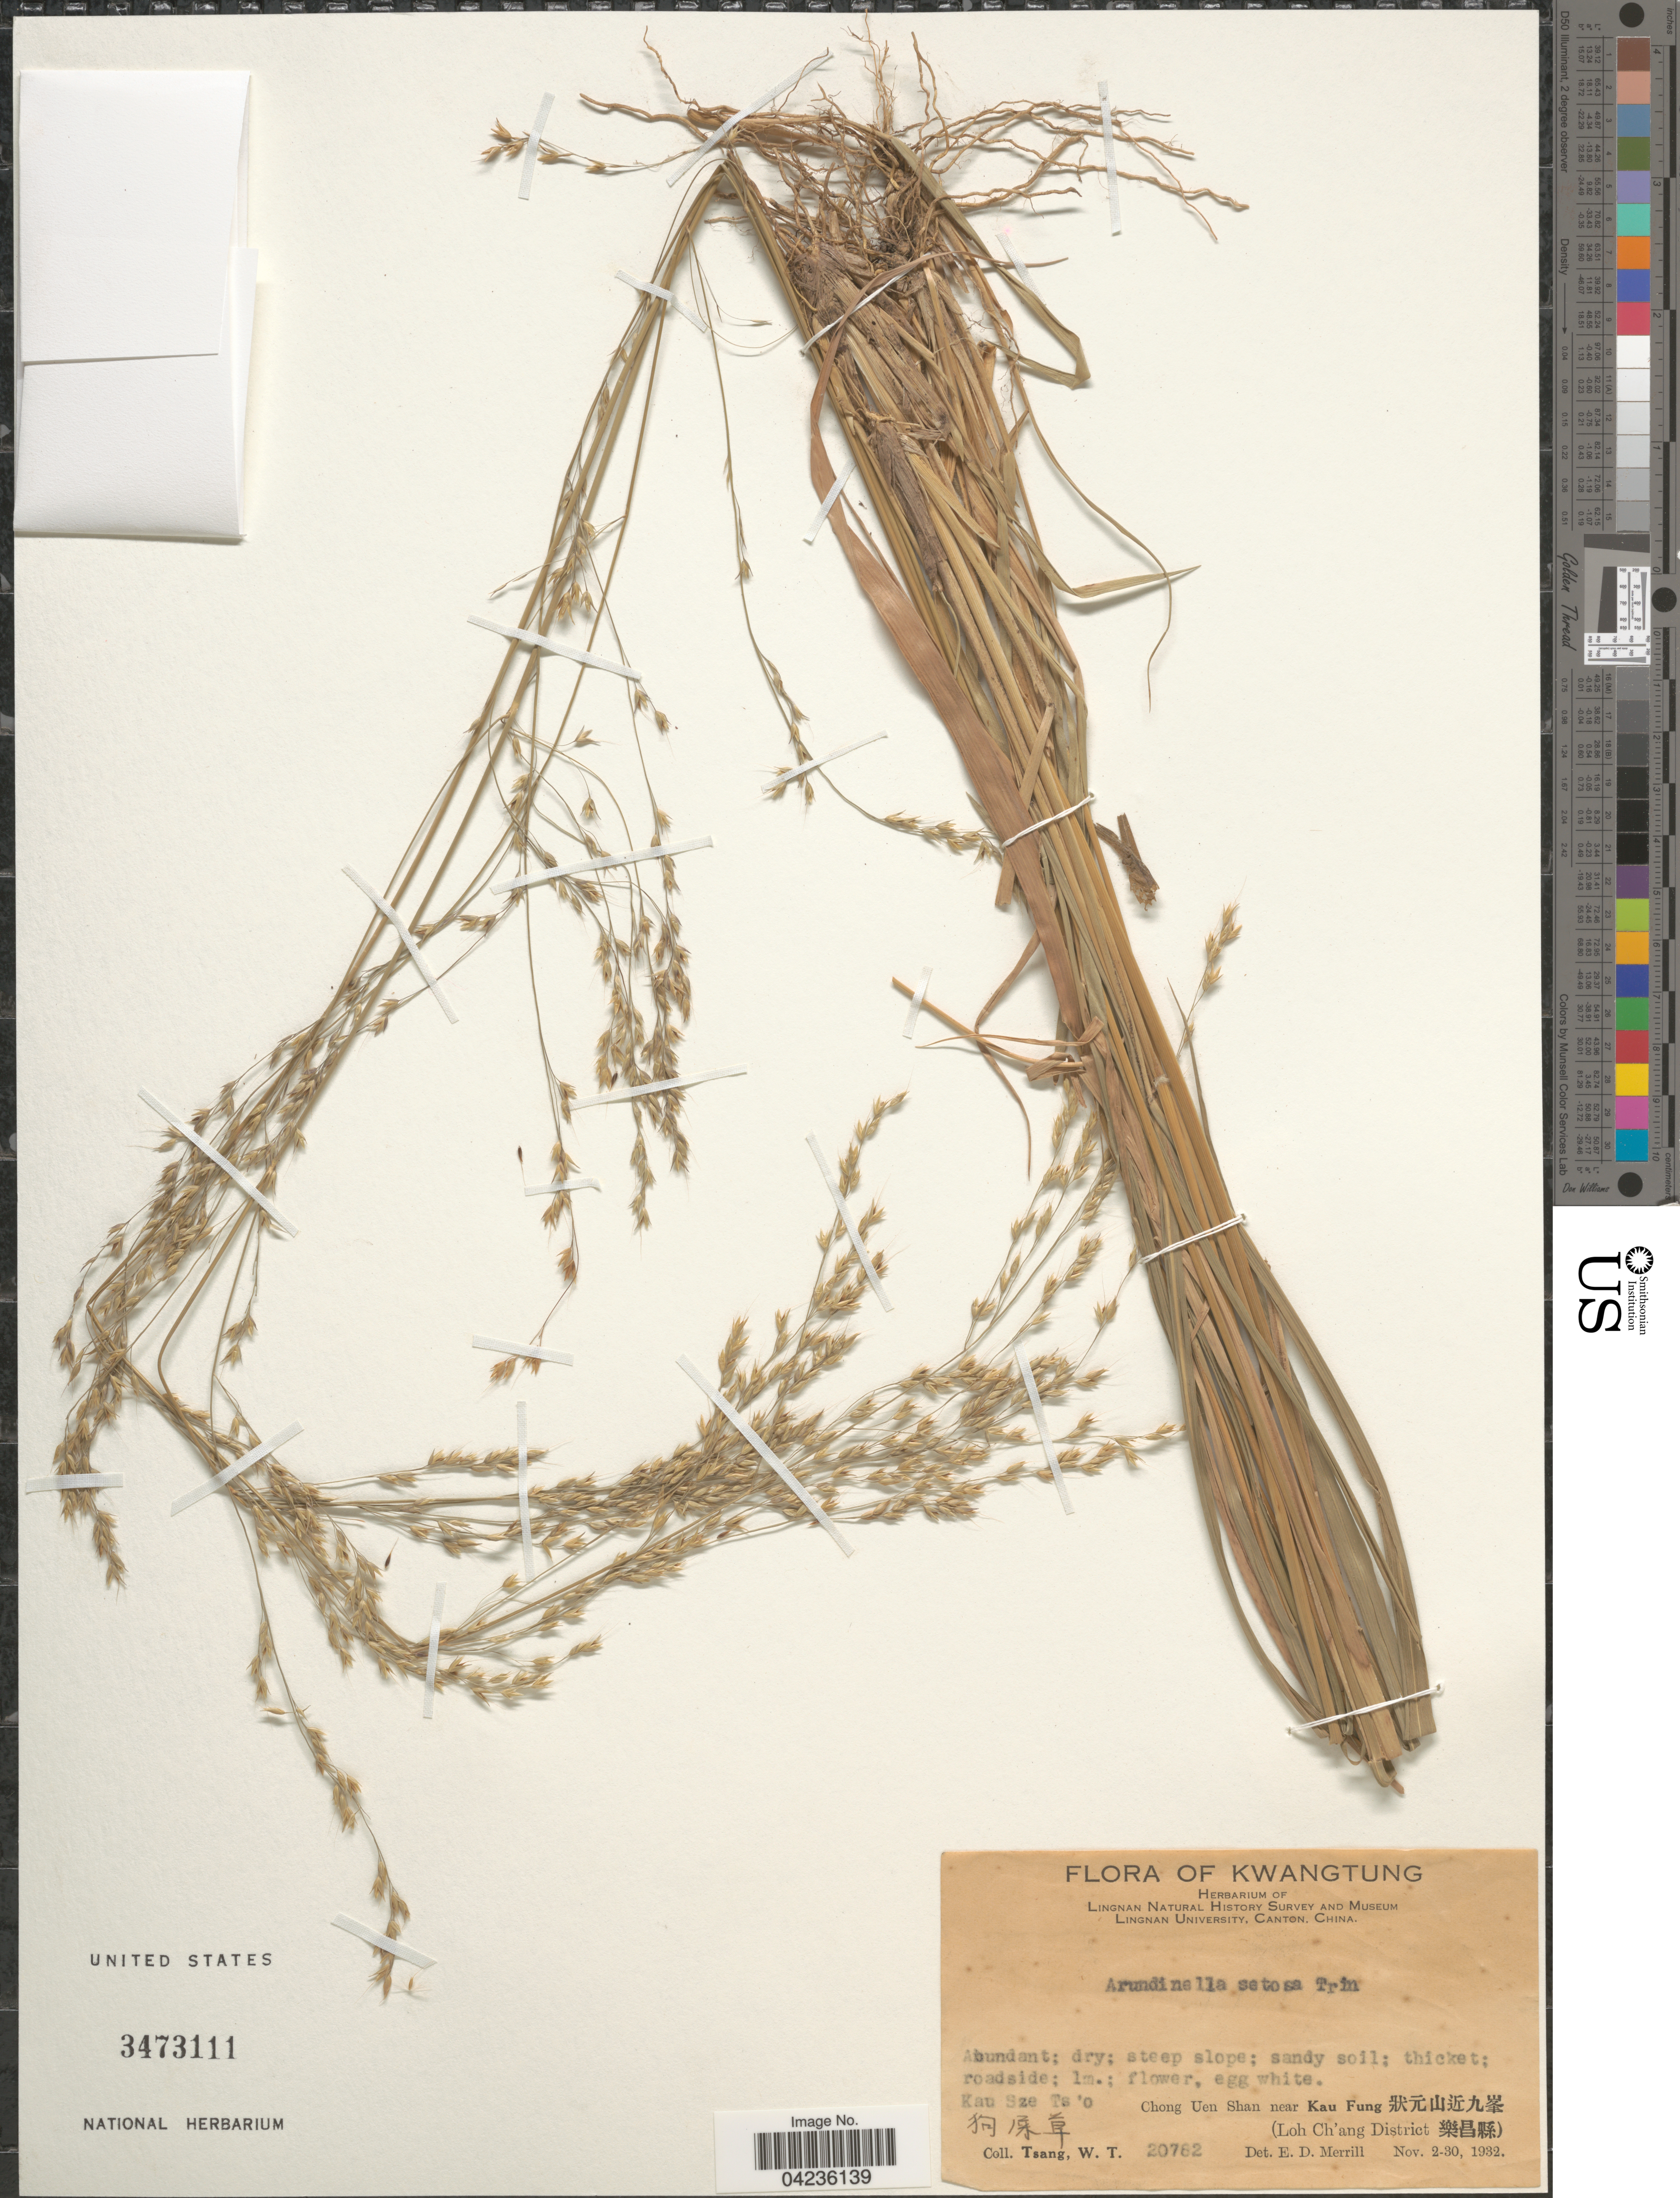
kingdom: Plantae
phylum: Tracheophyta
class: Liliopsida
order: Poales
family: Poaceae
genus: Arundinella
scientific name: Arundinella setosa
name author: Trin.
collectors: W. T. Tsang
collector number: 20762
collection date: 1932-11-02/1932-11-30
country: China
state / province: Guangdong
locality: Kwangtung. Lingnan Natural History Survey and Museum Lingnan University. Kau Sze Ts'o. Chong Uen Shan near Kau Fung X. (Loh Ch'ang District X).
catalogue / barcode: US 3473111